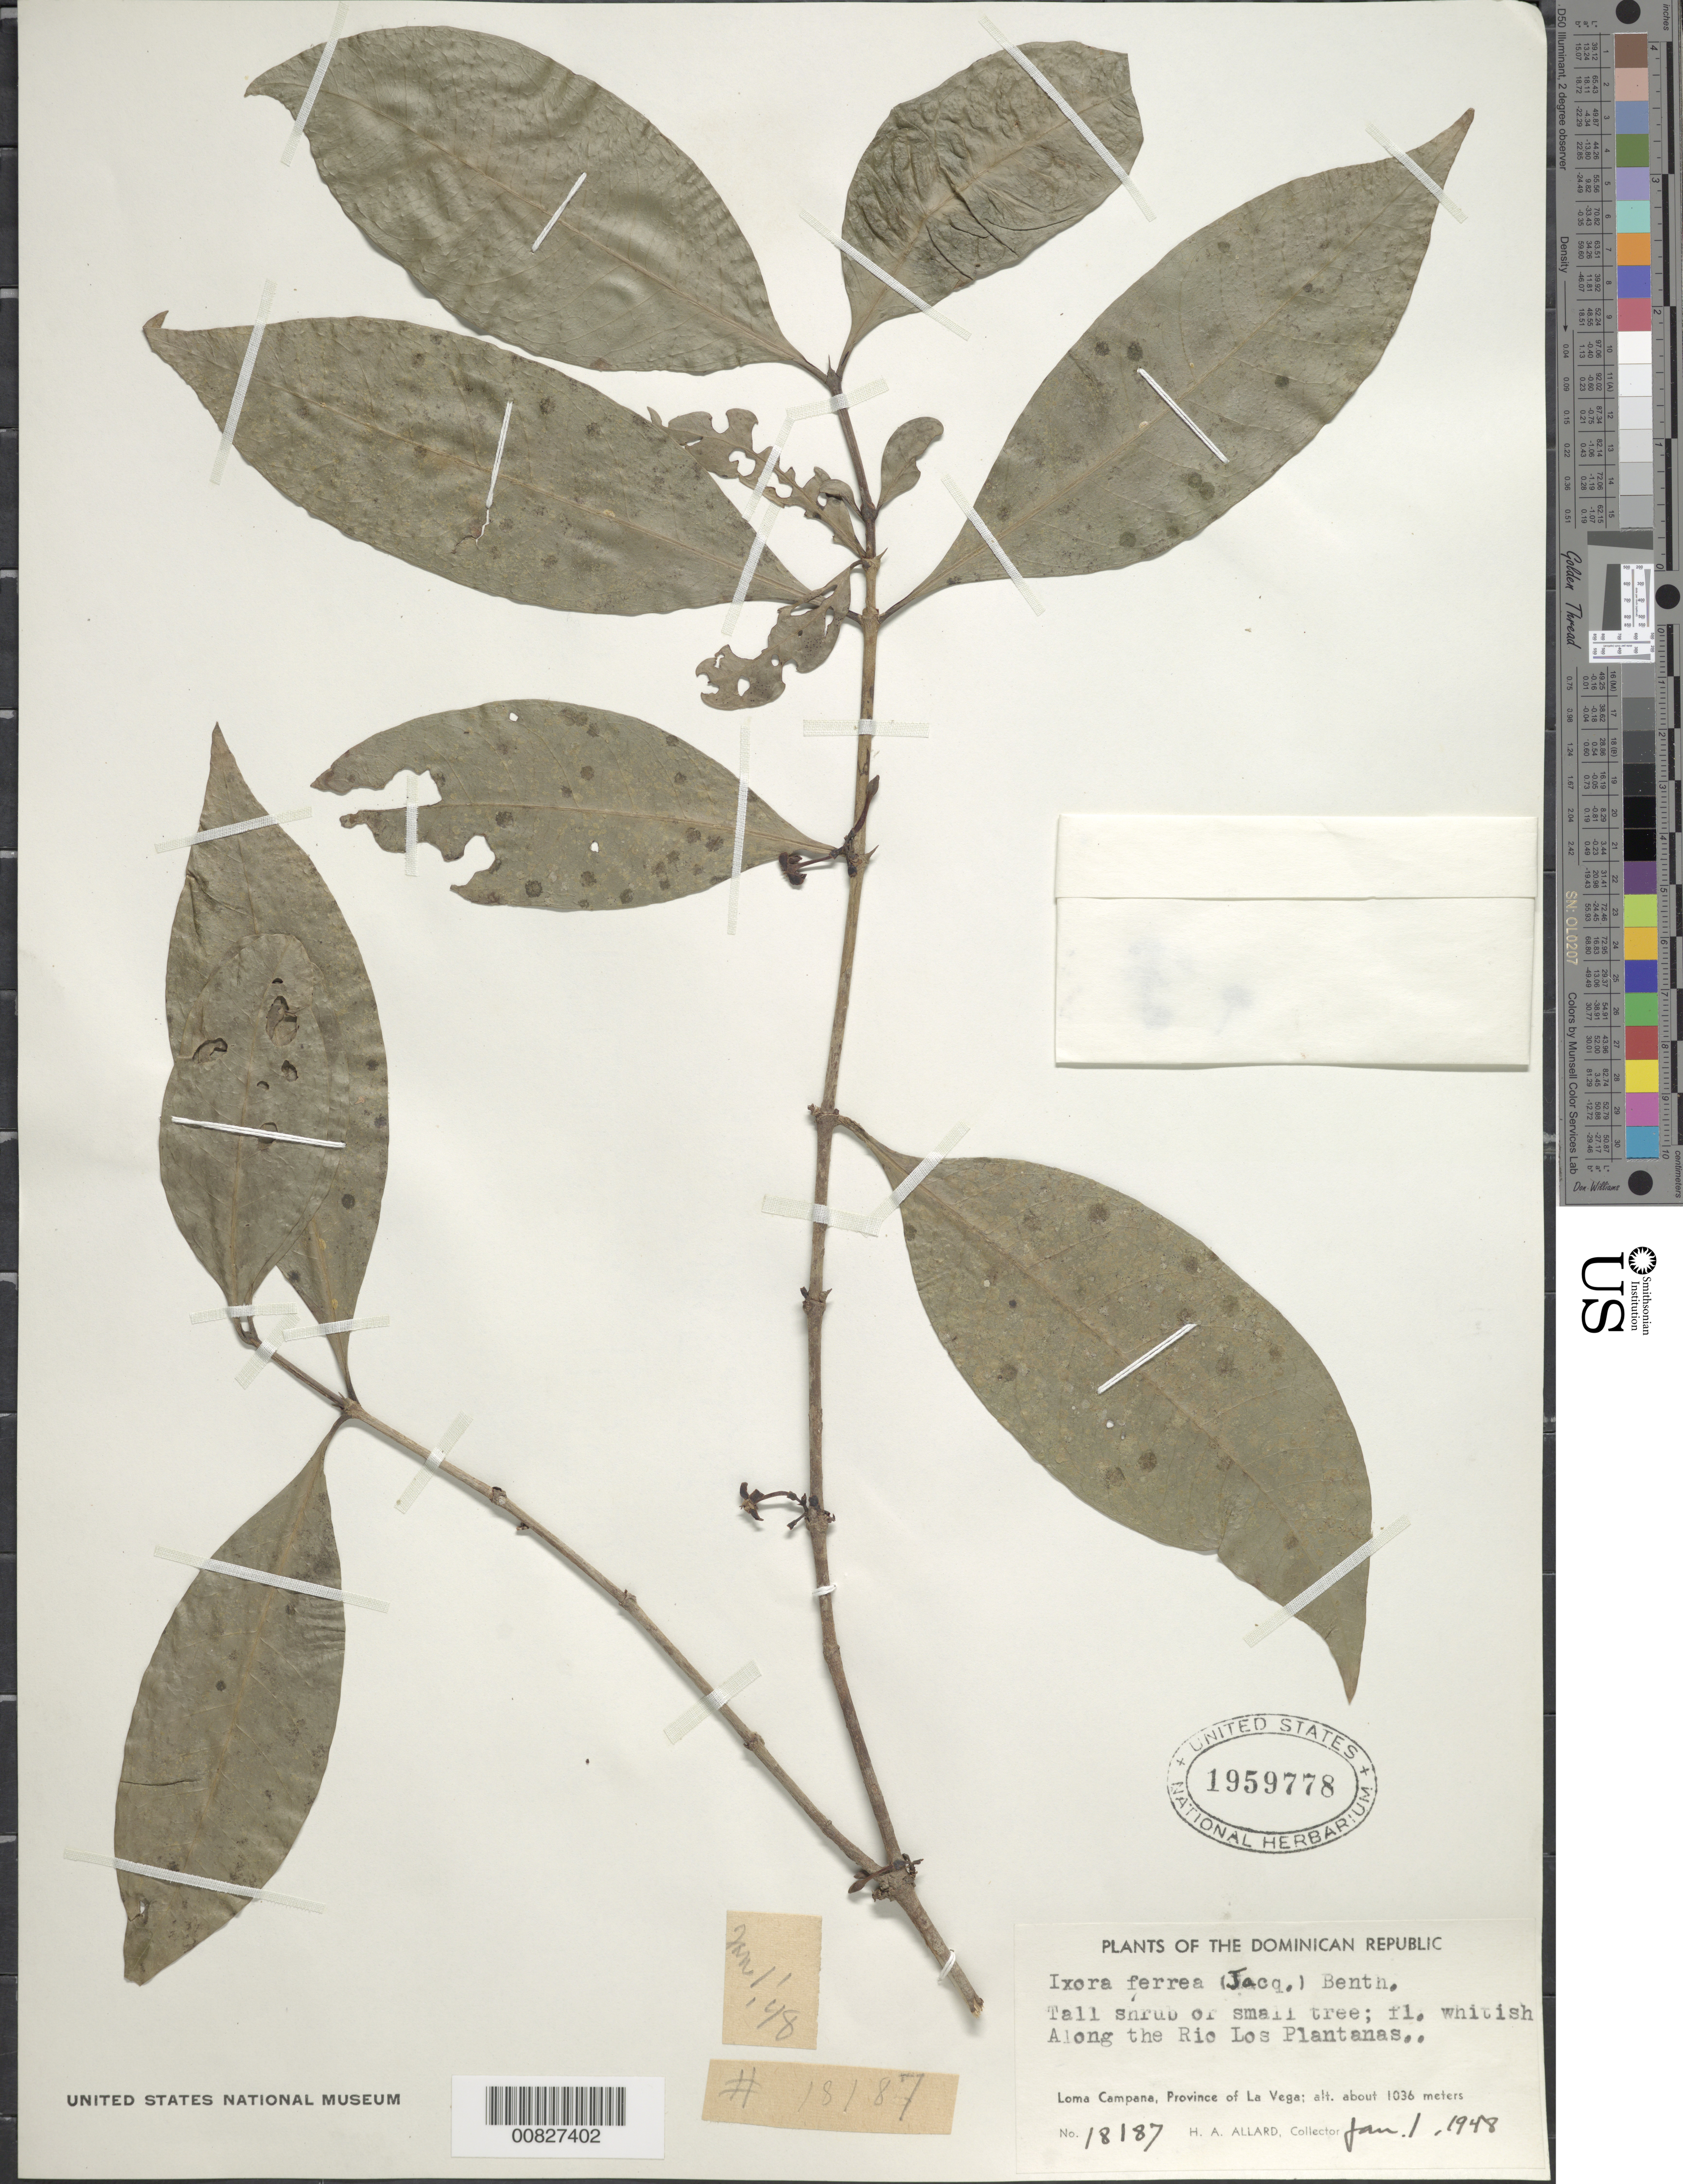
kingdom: Plantae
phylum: Tracheophyta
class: Magnoliopsida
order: Gentianales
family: Rubiaceae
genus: Ixora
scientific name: Ixora ferrea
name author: (Jacq.) Benth.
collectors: H. A. Allard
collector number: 18187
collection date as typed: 01 Jan 1948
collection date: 1948-01-01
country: Dominican Republic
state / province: La Vega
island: Hispaniola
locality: Loma Campana, Río Los Plantanas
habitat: Along rio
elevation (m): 1036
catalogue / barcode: US 1959778